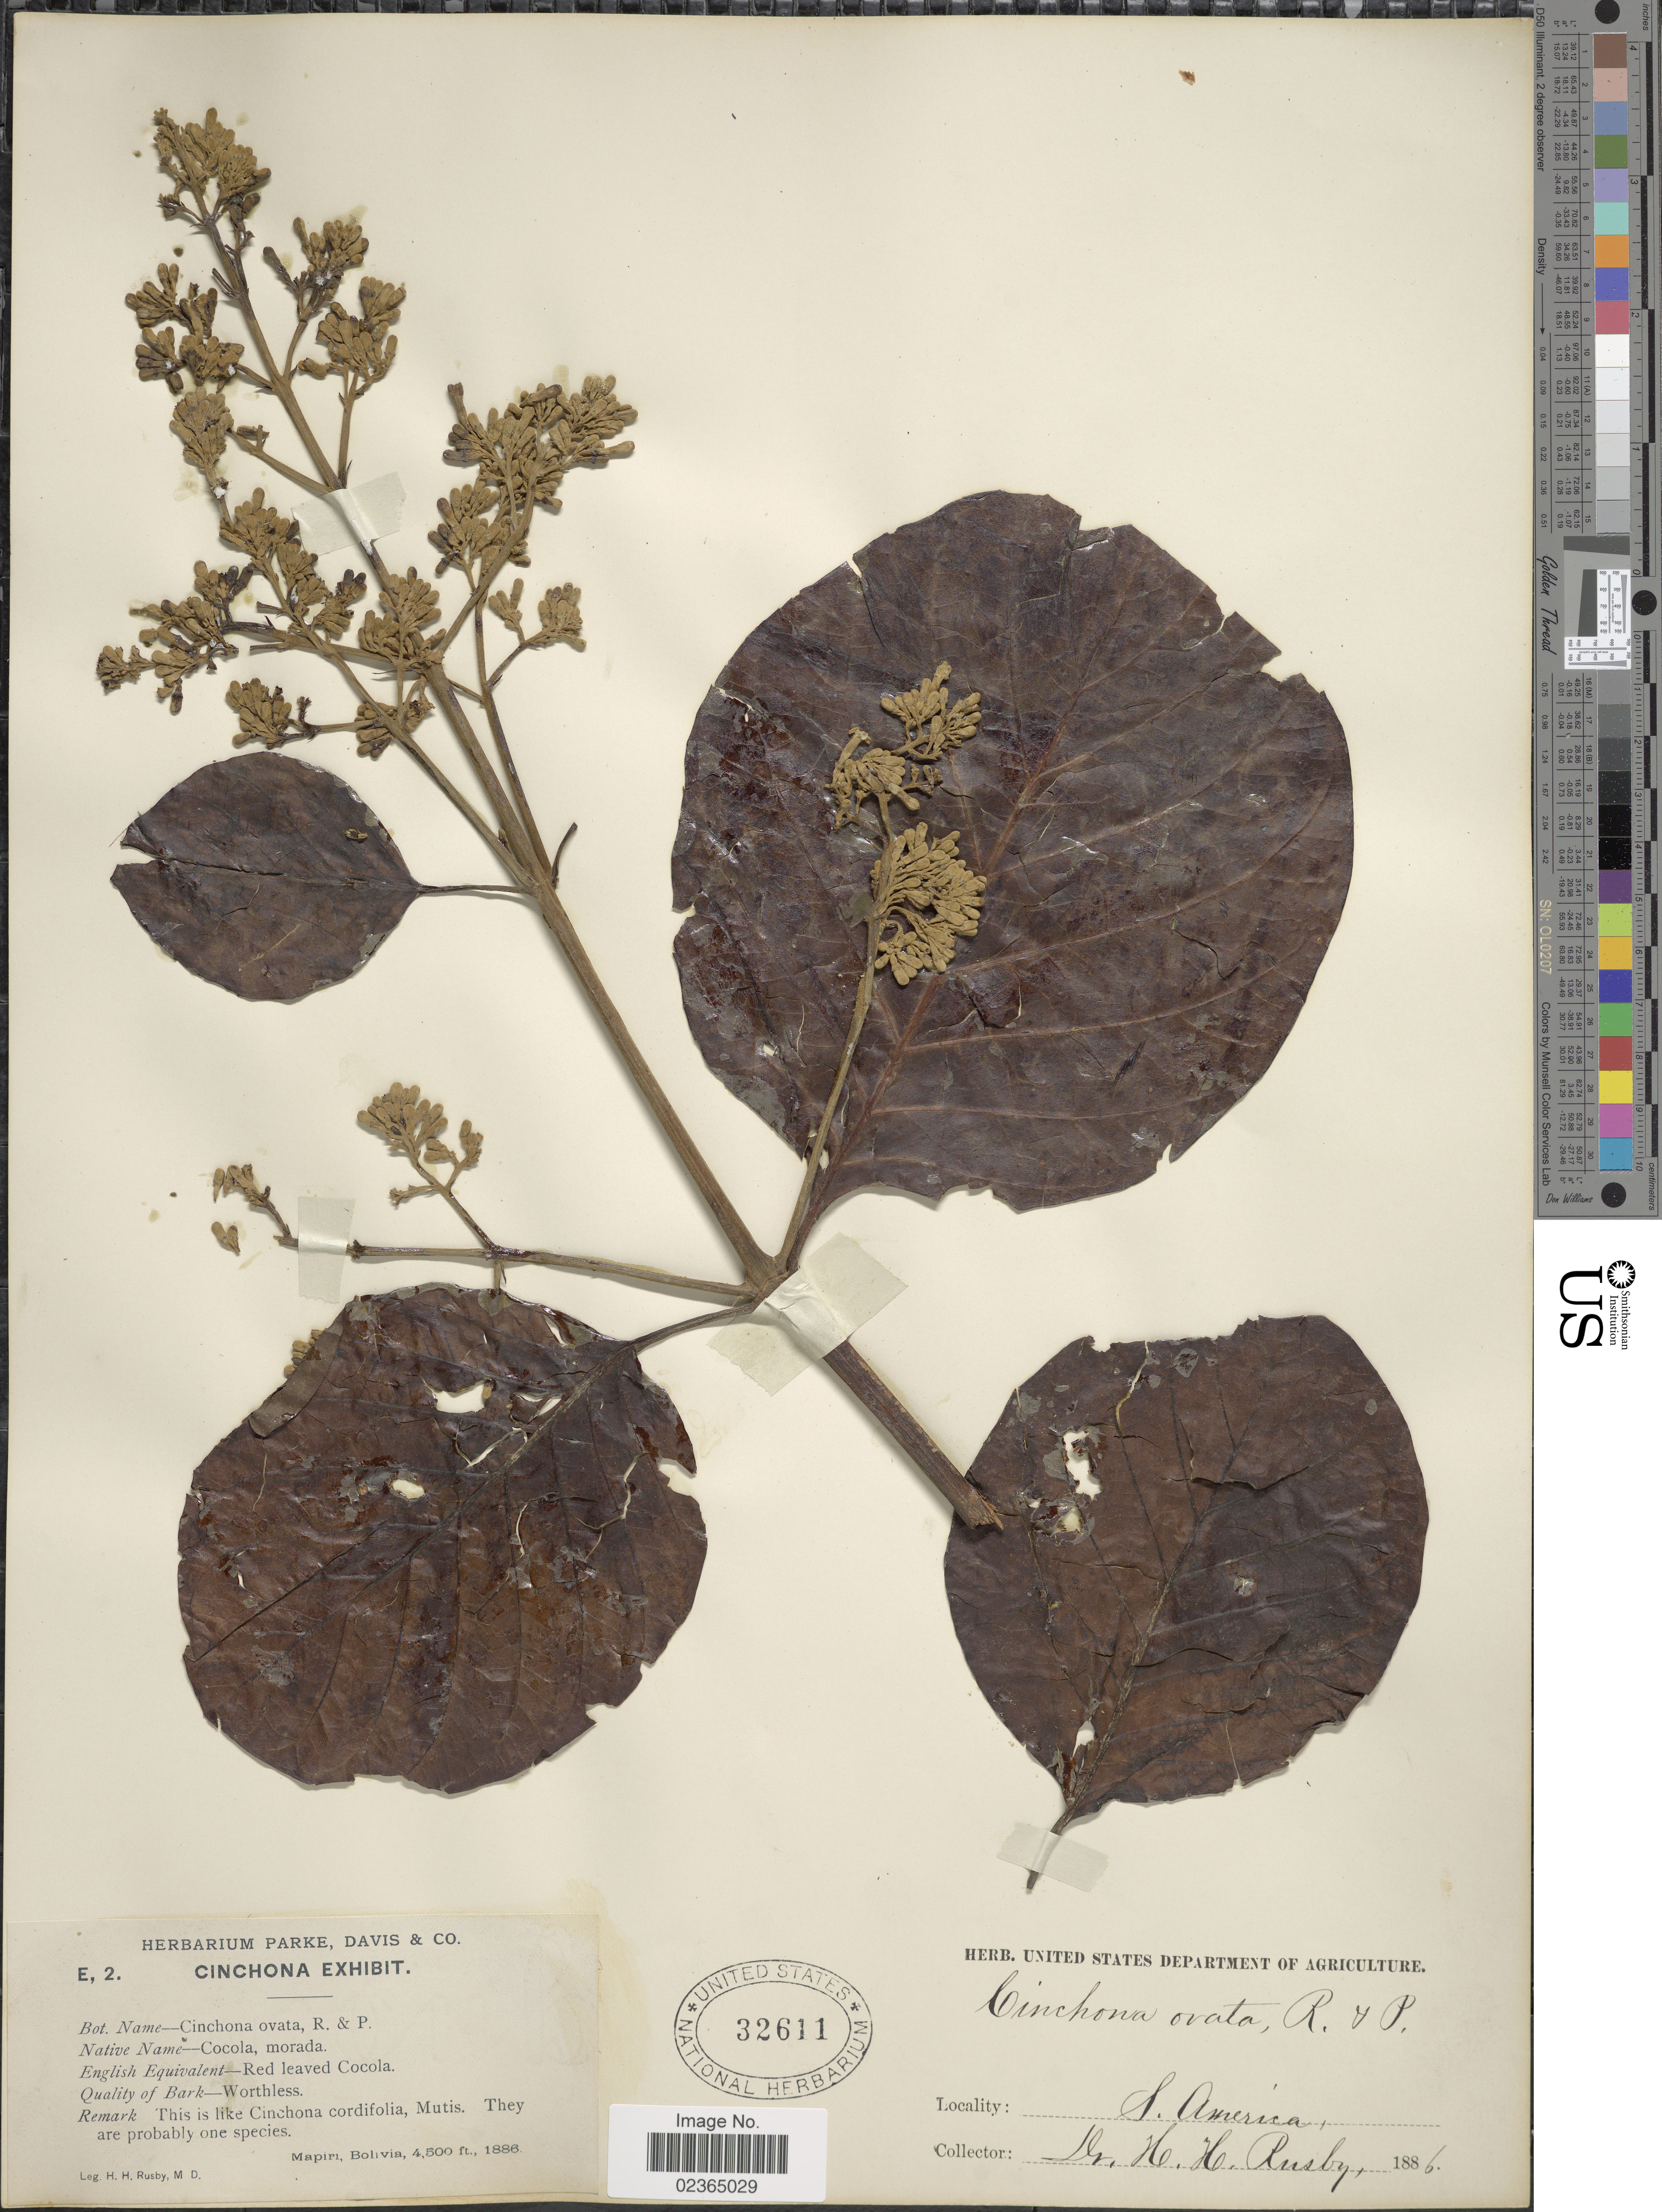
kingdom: Plantae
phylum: Tracheophyta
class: Magnoliopsida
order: Gentianales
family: Rubiaceae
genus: Cinchona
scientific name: Cinchona pubescens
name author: Vahl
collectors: H. H. Rusby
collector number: E, 2.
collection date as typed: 1886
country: Bolivia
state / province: La Páz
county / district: Larecaja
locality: Mapiri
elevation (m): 1372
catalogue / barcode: US 32611